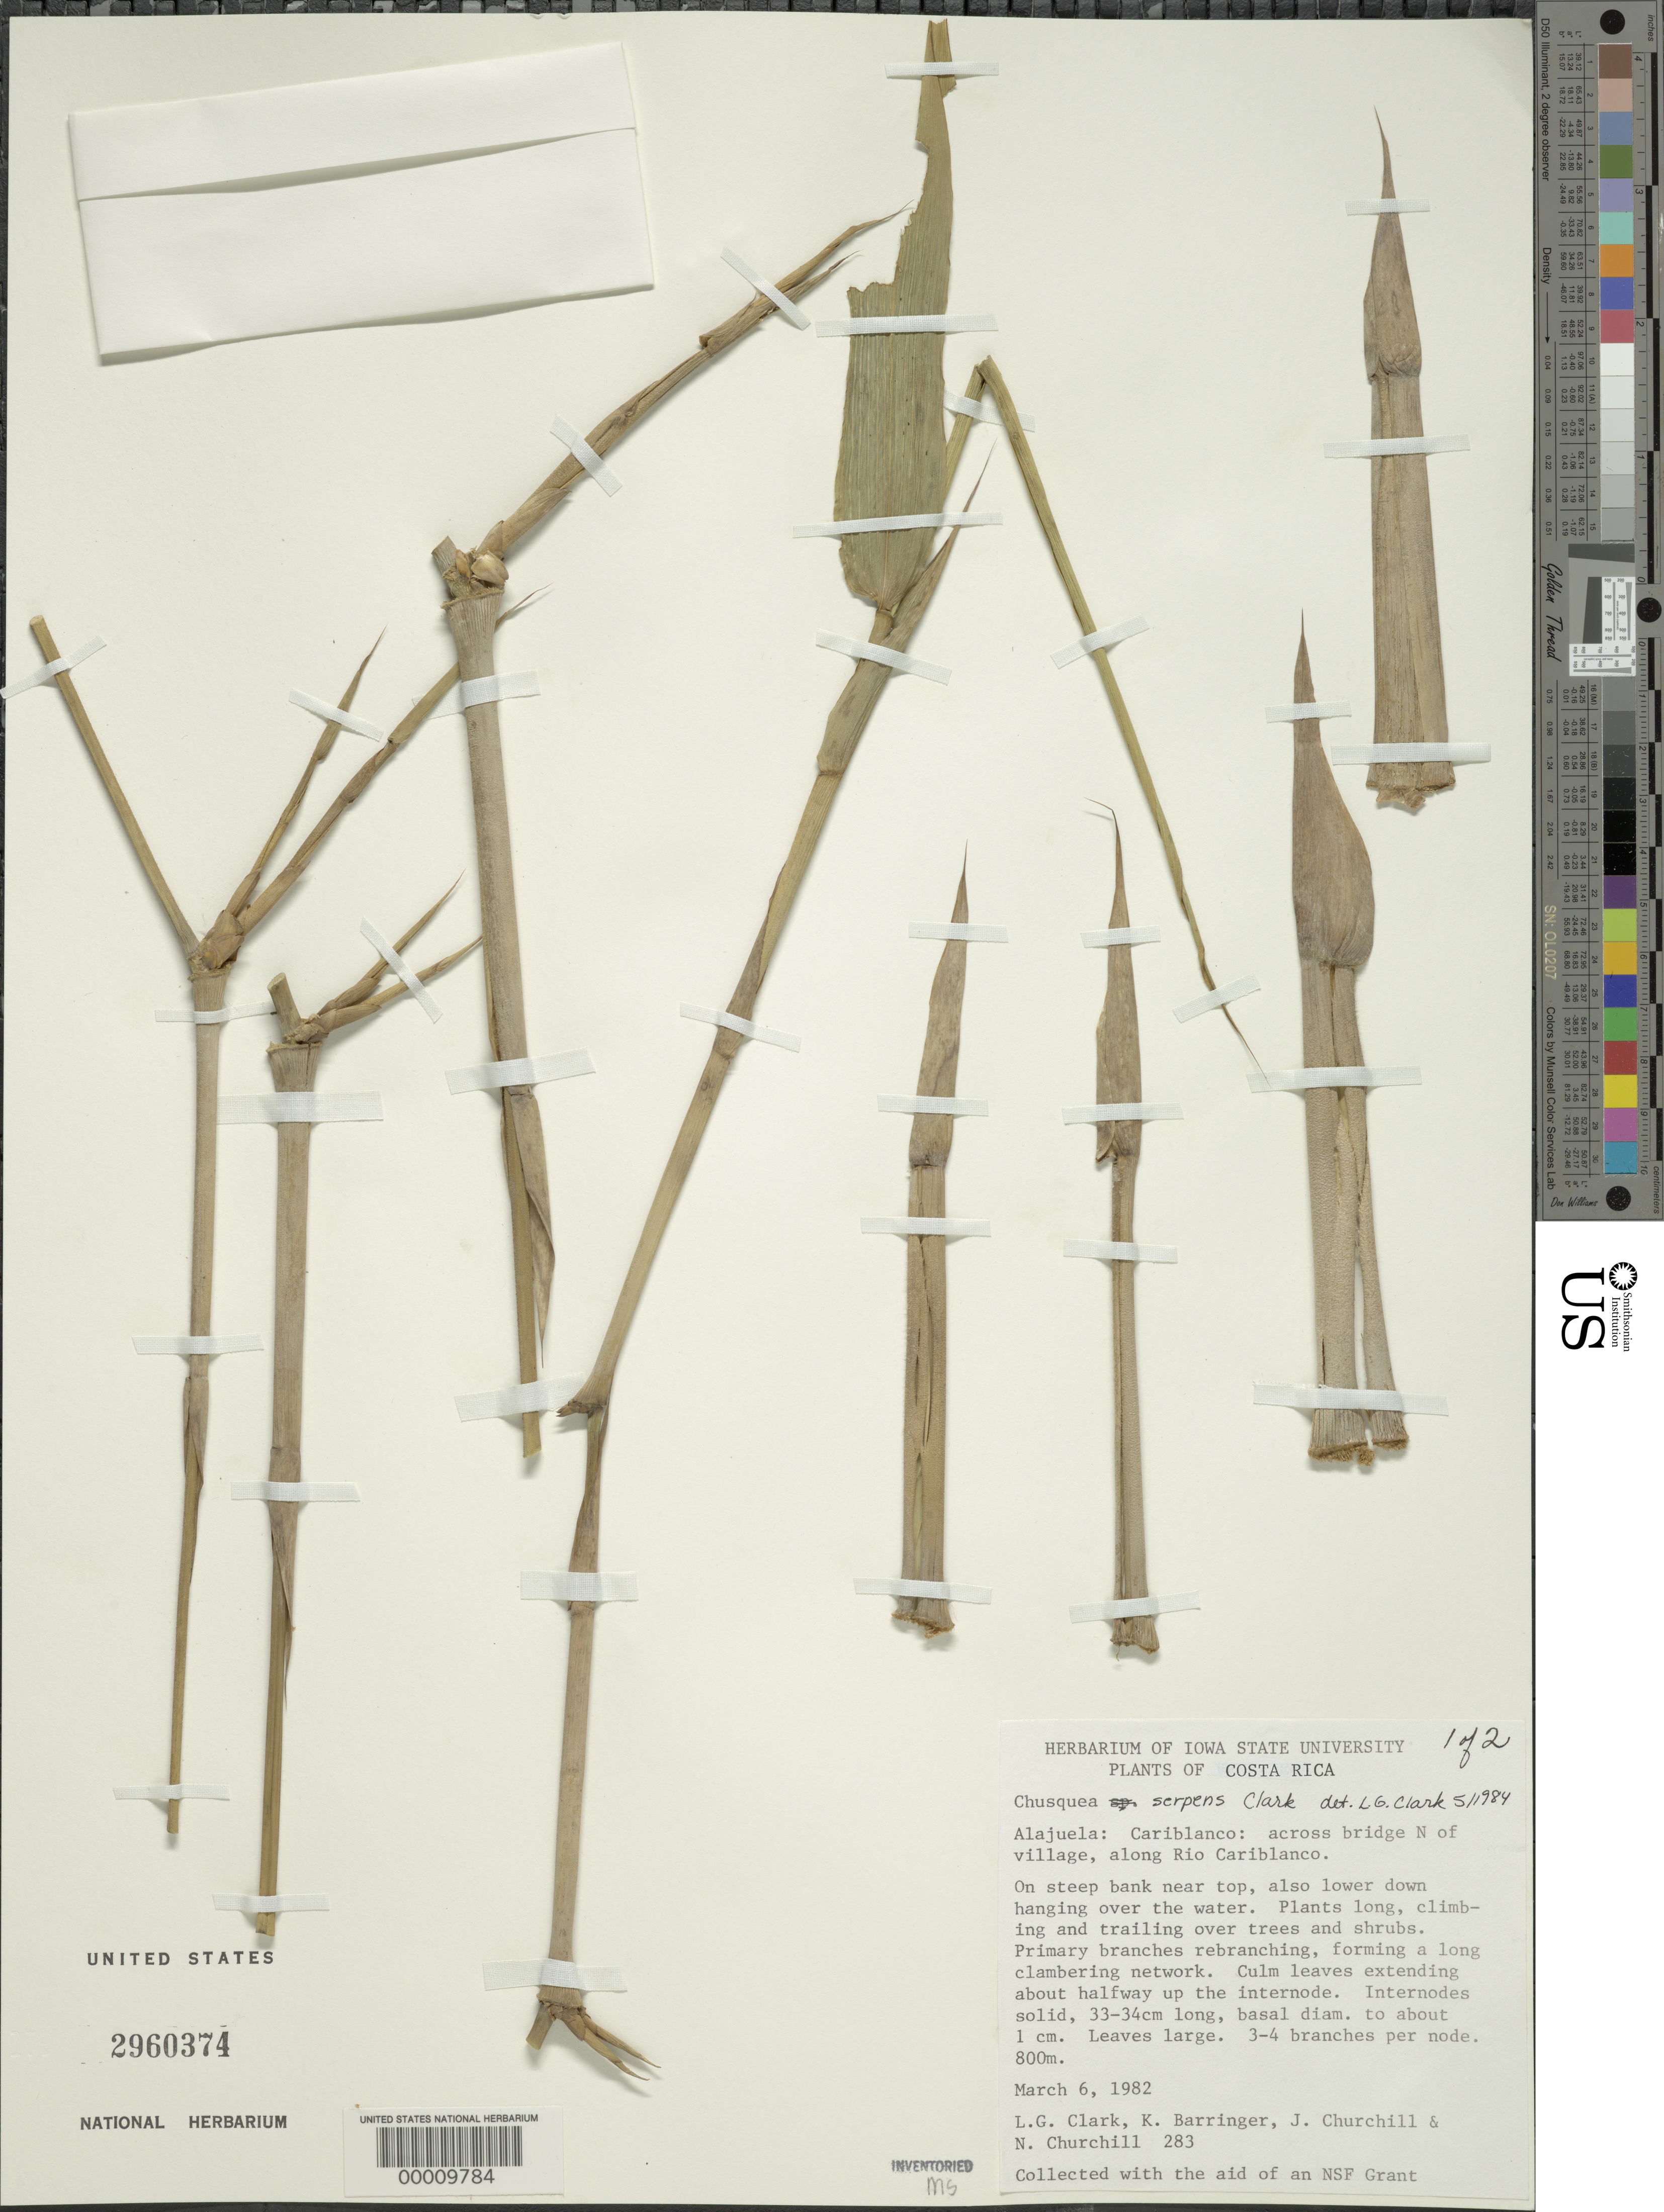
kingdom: Plantae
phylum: Tracheophyta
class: Liliopsida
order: Poales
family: Poaceae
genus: Chusquea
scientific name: Chusquea serpens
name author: L.G. Clark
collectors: L. G. Clark, K. A. Barringer, J. Churchill & N. Churchill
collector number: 283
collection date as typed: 06 Mar 1982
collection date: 1982-03-06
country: Costa Rica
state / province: Alajuela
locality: Cariblanco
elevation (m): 800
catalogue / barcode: US 2960374